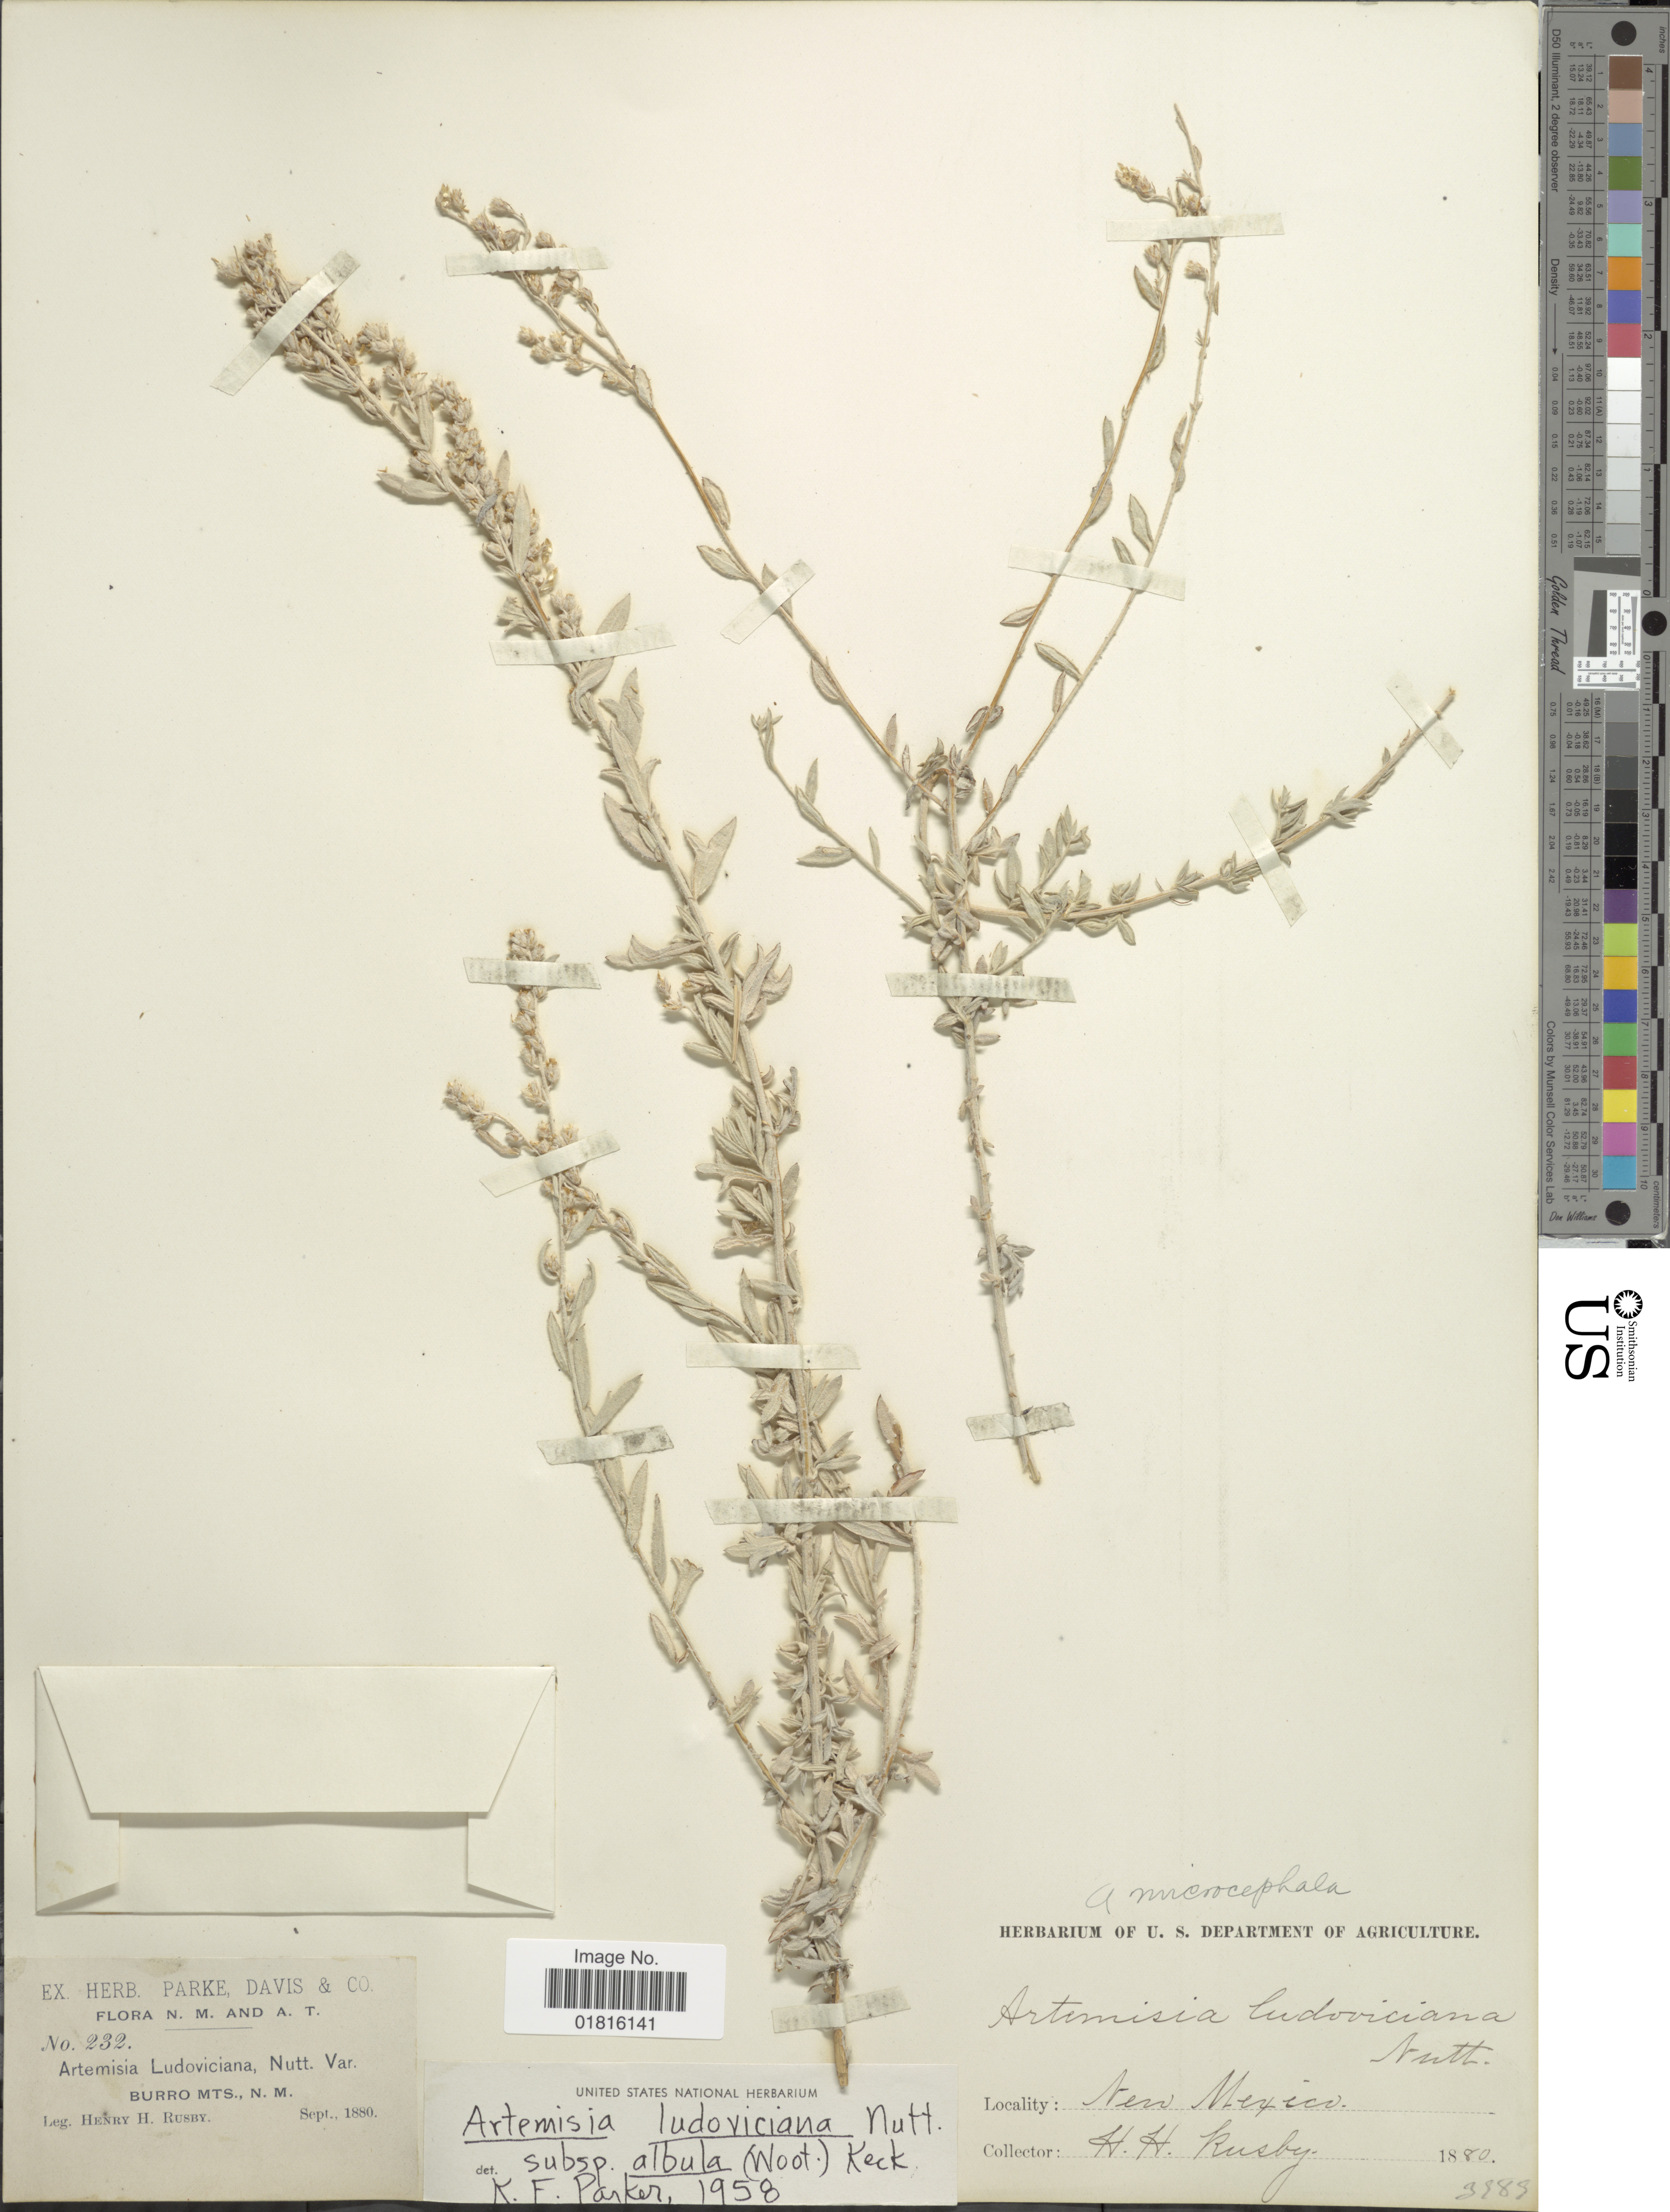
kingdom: Plantae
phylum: Tracheophyta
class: Magnoliopsida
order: Asterales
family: Asteraceae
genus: Artemisia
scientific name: Artemisia ludoviciana subsp. albula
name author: (Wooton) D.D. Keck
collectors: H. H. Rusby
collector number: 232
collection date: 1880-09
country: United States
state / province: New Mexico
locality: Burro Mts, N.M.